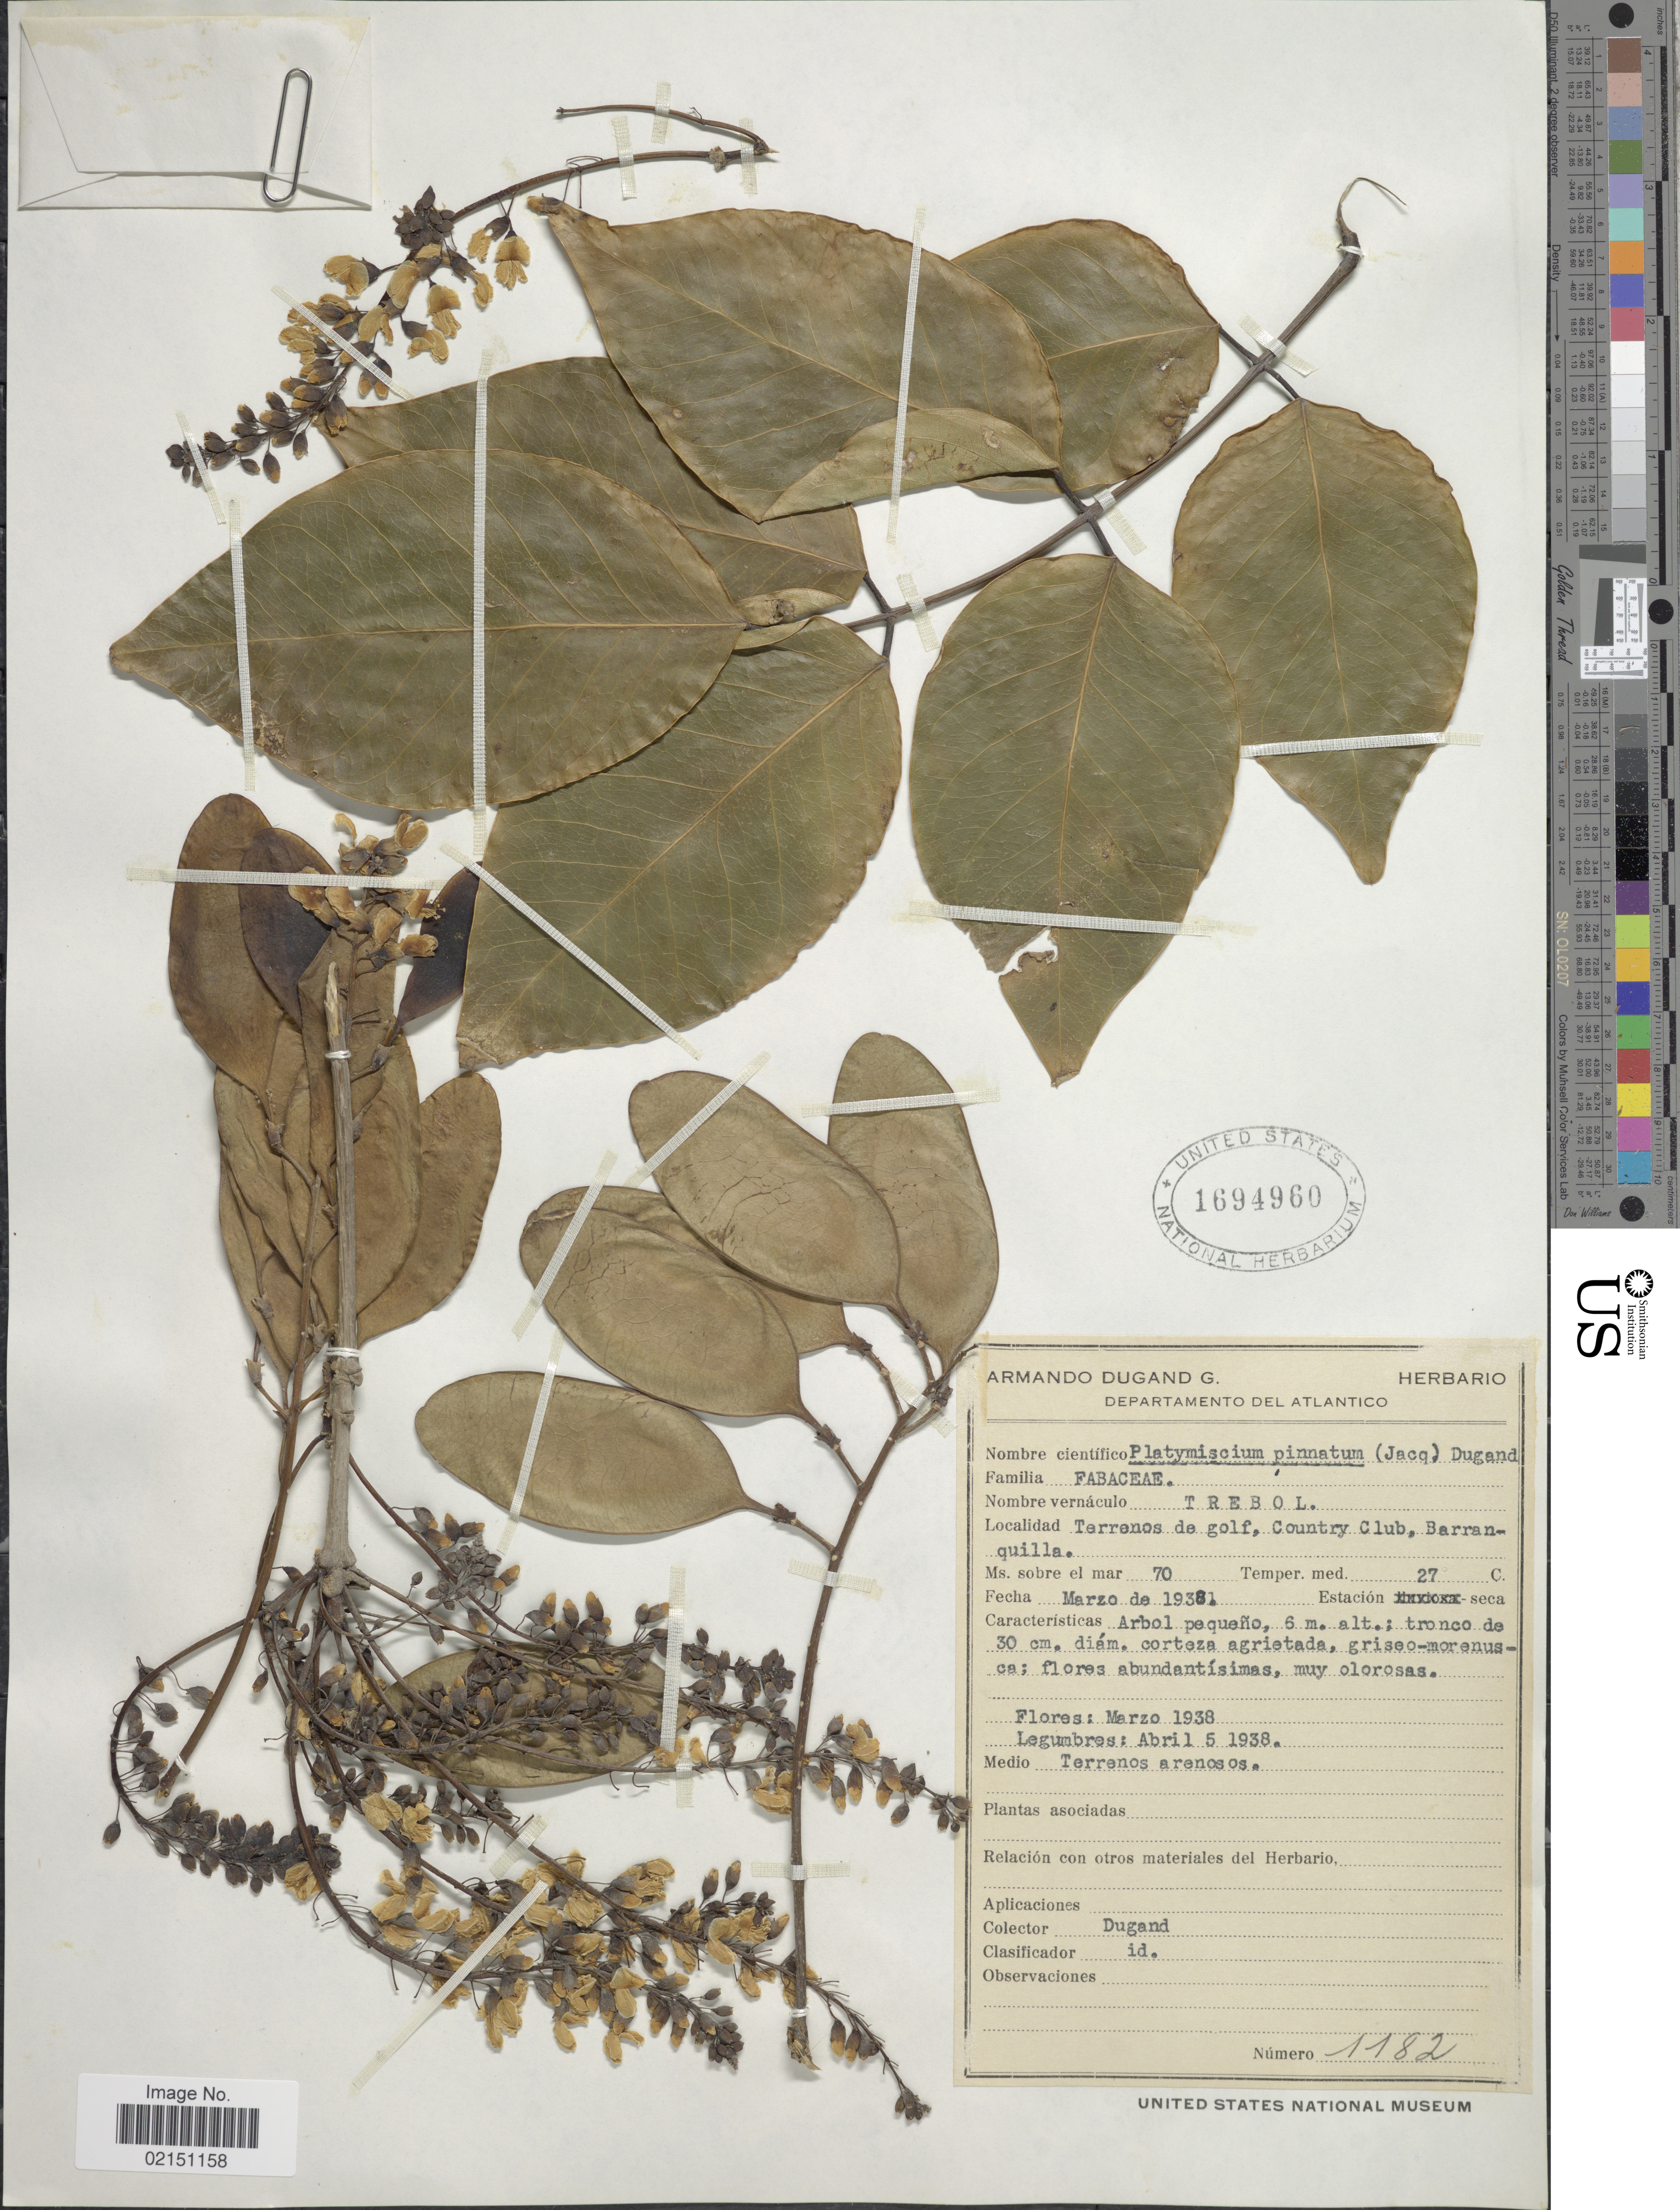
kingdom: Plantae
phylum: Tracheophyta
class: Magnoliopsida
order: Fabales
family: Fabaceae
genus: Platymiscium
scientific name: Platymiscium pinnatum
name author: (Jacq.) Dugand G.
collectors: A. Dugand G.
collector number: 1182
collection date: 1938-03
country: Colombia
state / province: Atlántico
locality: Terrenos de golf, Country Club, Barranquilla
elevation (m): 70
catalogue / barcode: US 1694960